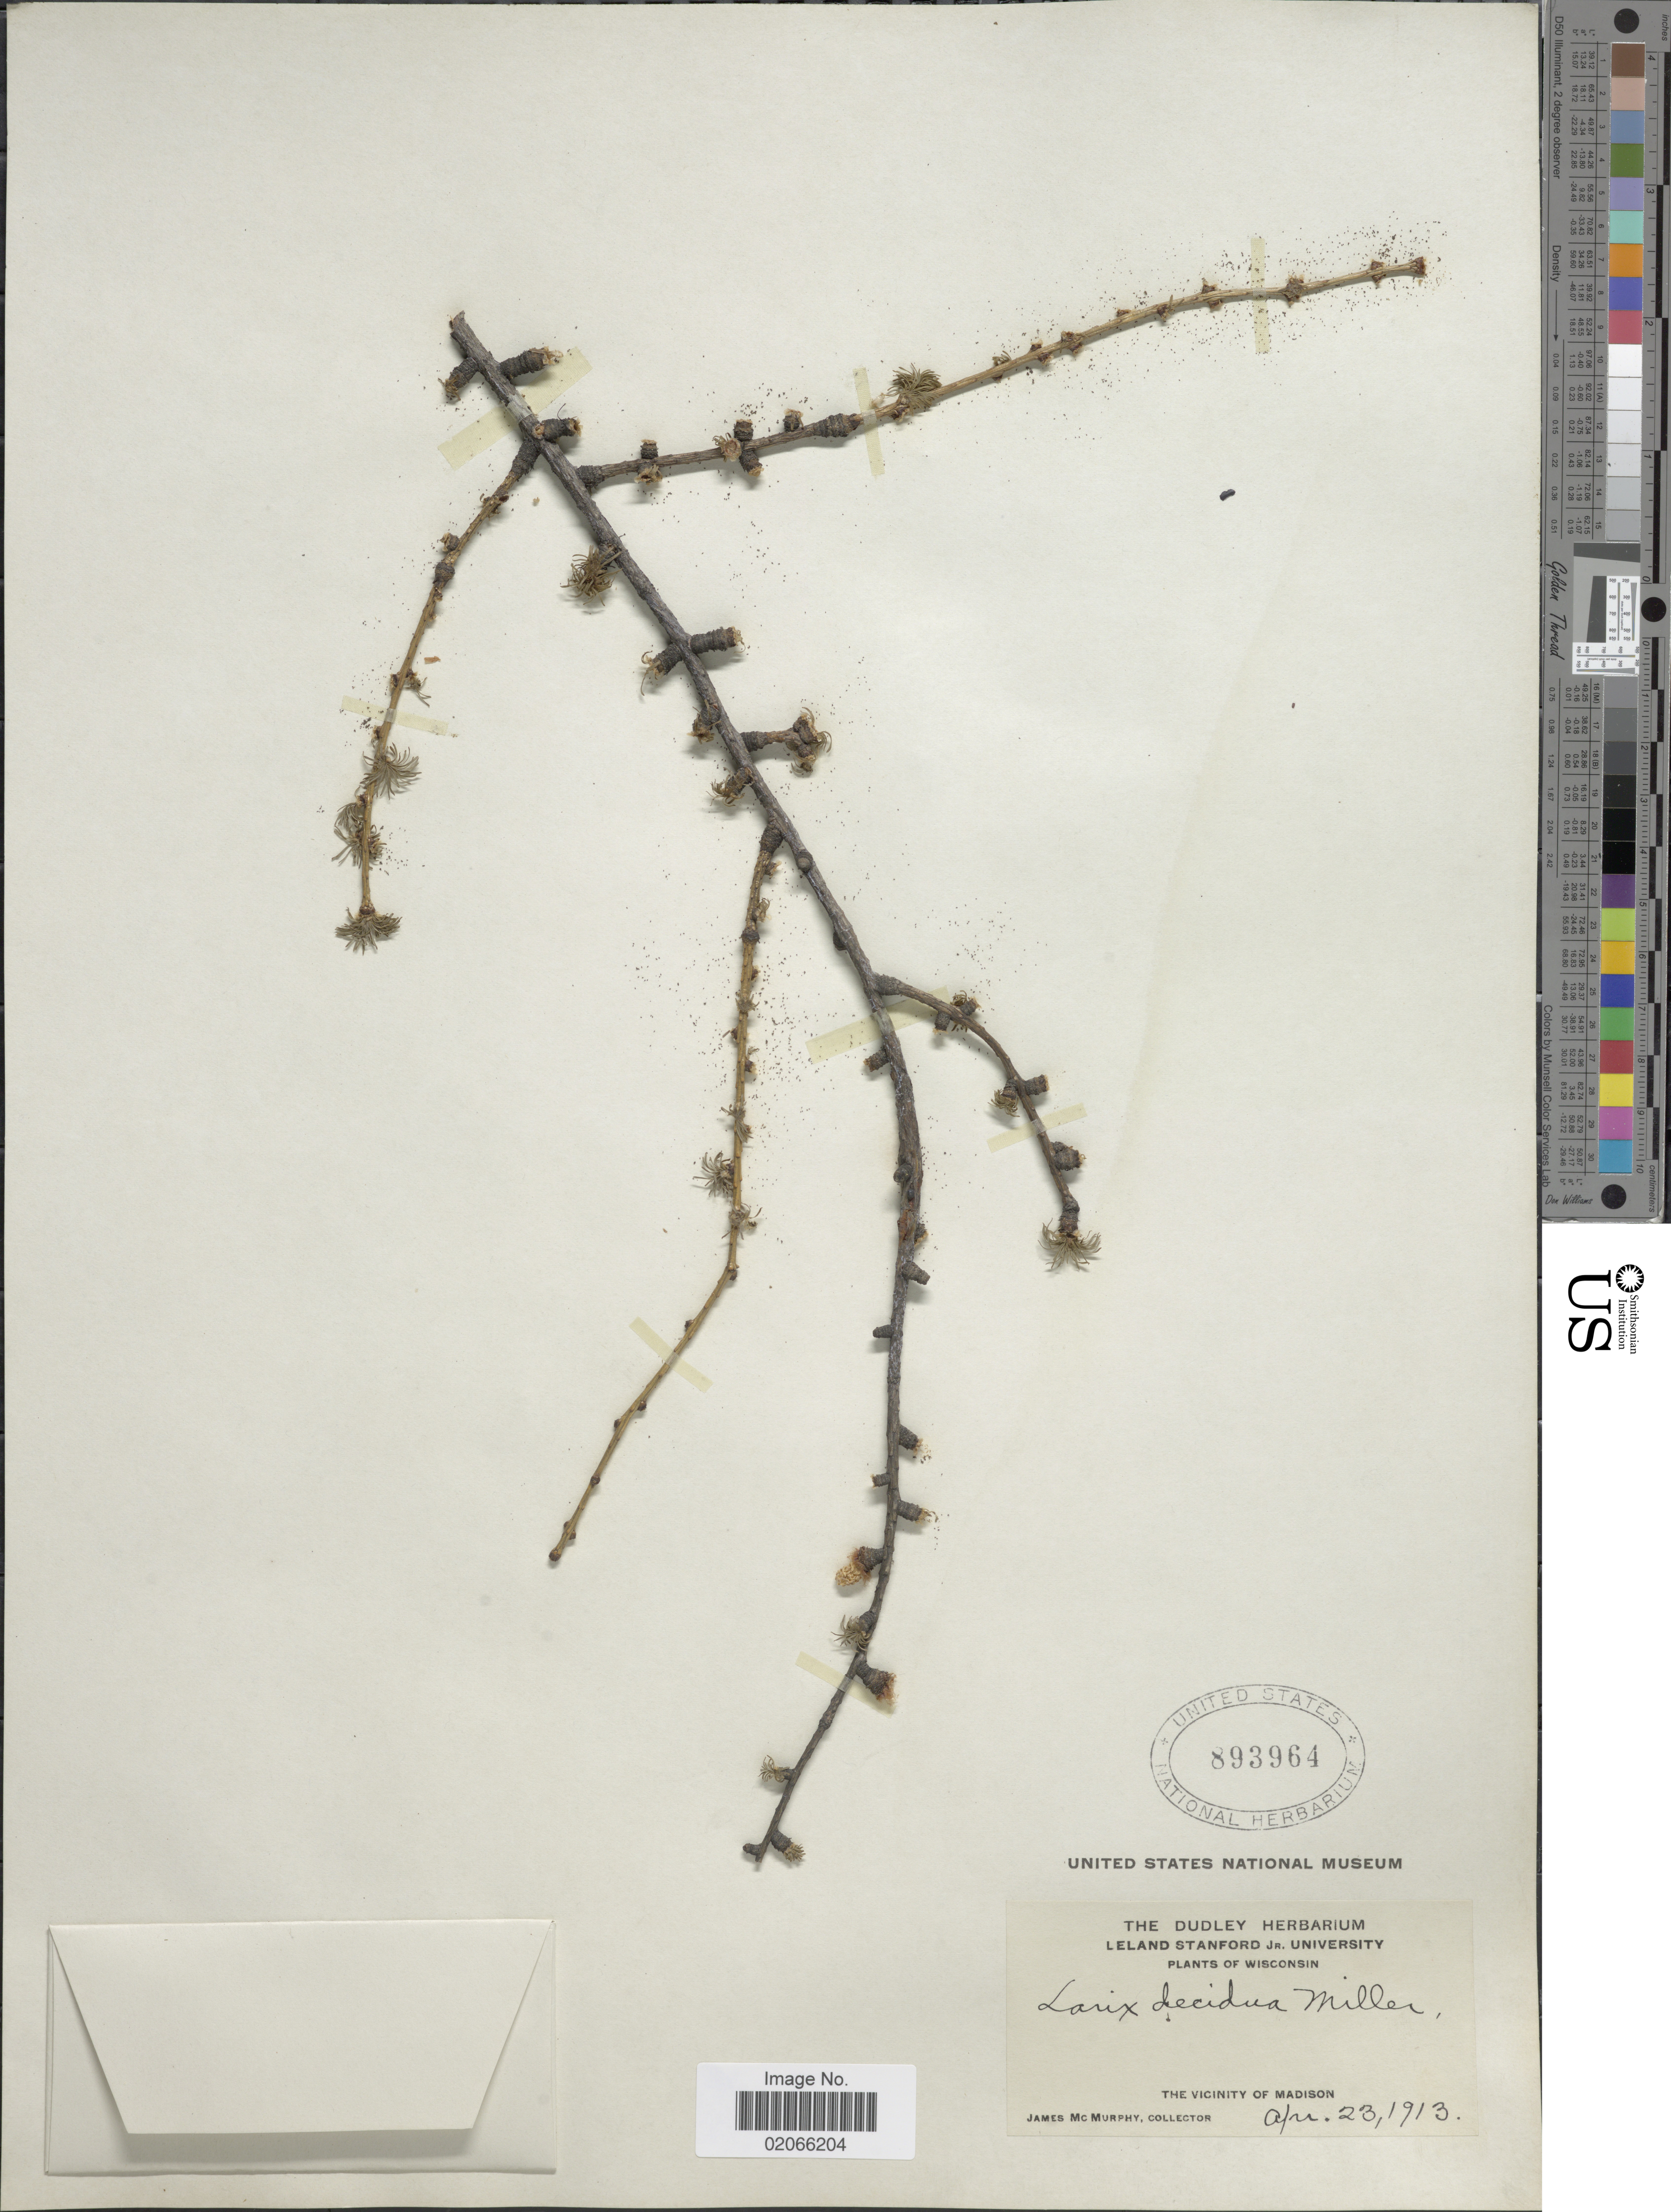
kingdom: Plantae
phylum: Tracheophyta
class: Pinopsida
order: Pinales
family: Pinaceae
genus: Larix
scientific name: Larix decidua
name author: Mill.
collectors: J. McMurphy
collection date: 1913-04-23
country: United States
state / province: Wisconsin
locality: Wisconsin. The Vicinity of Madison.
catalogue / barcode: US 893964